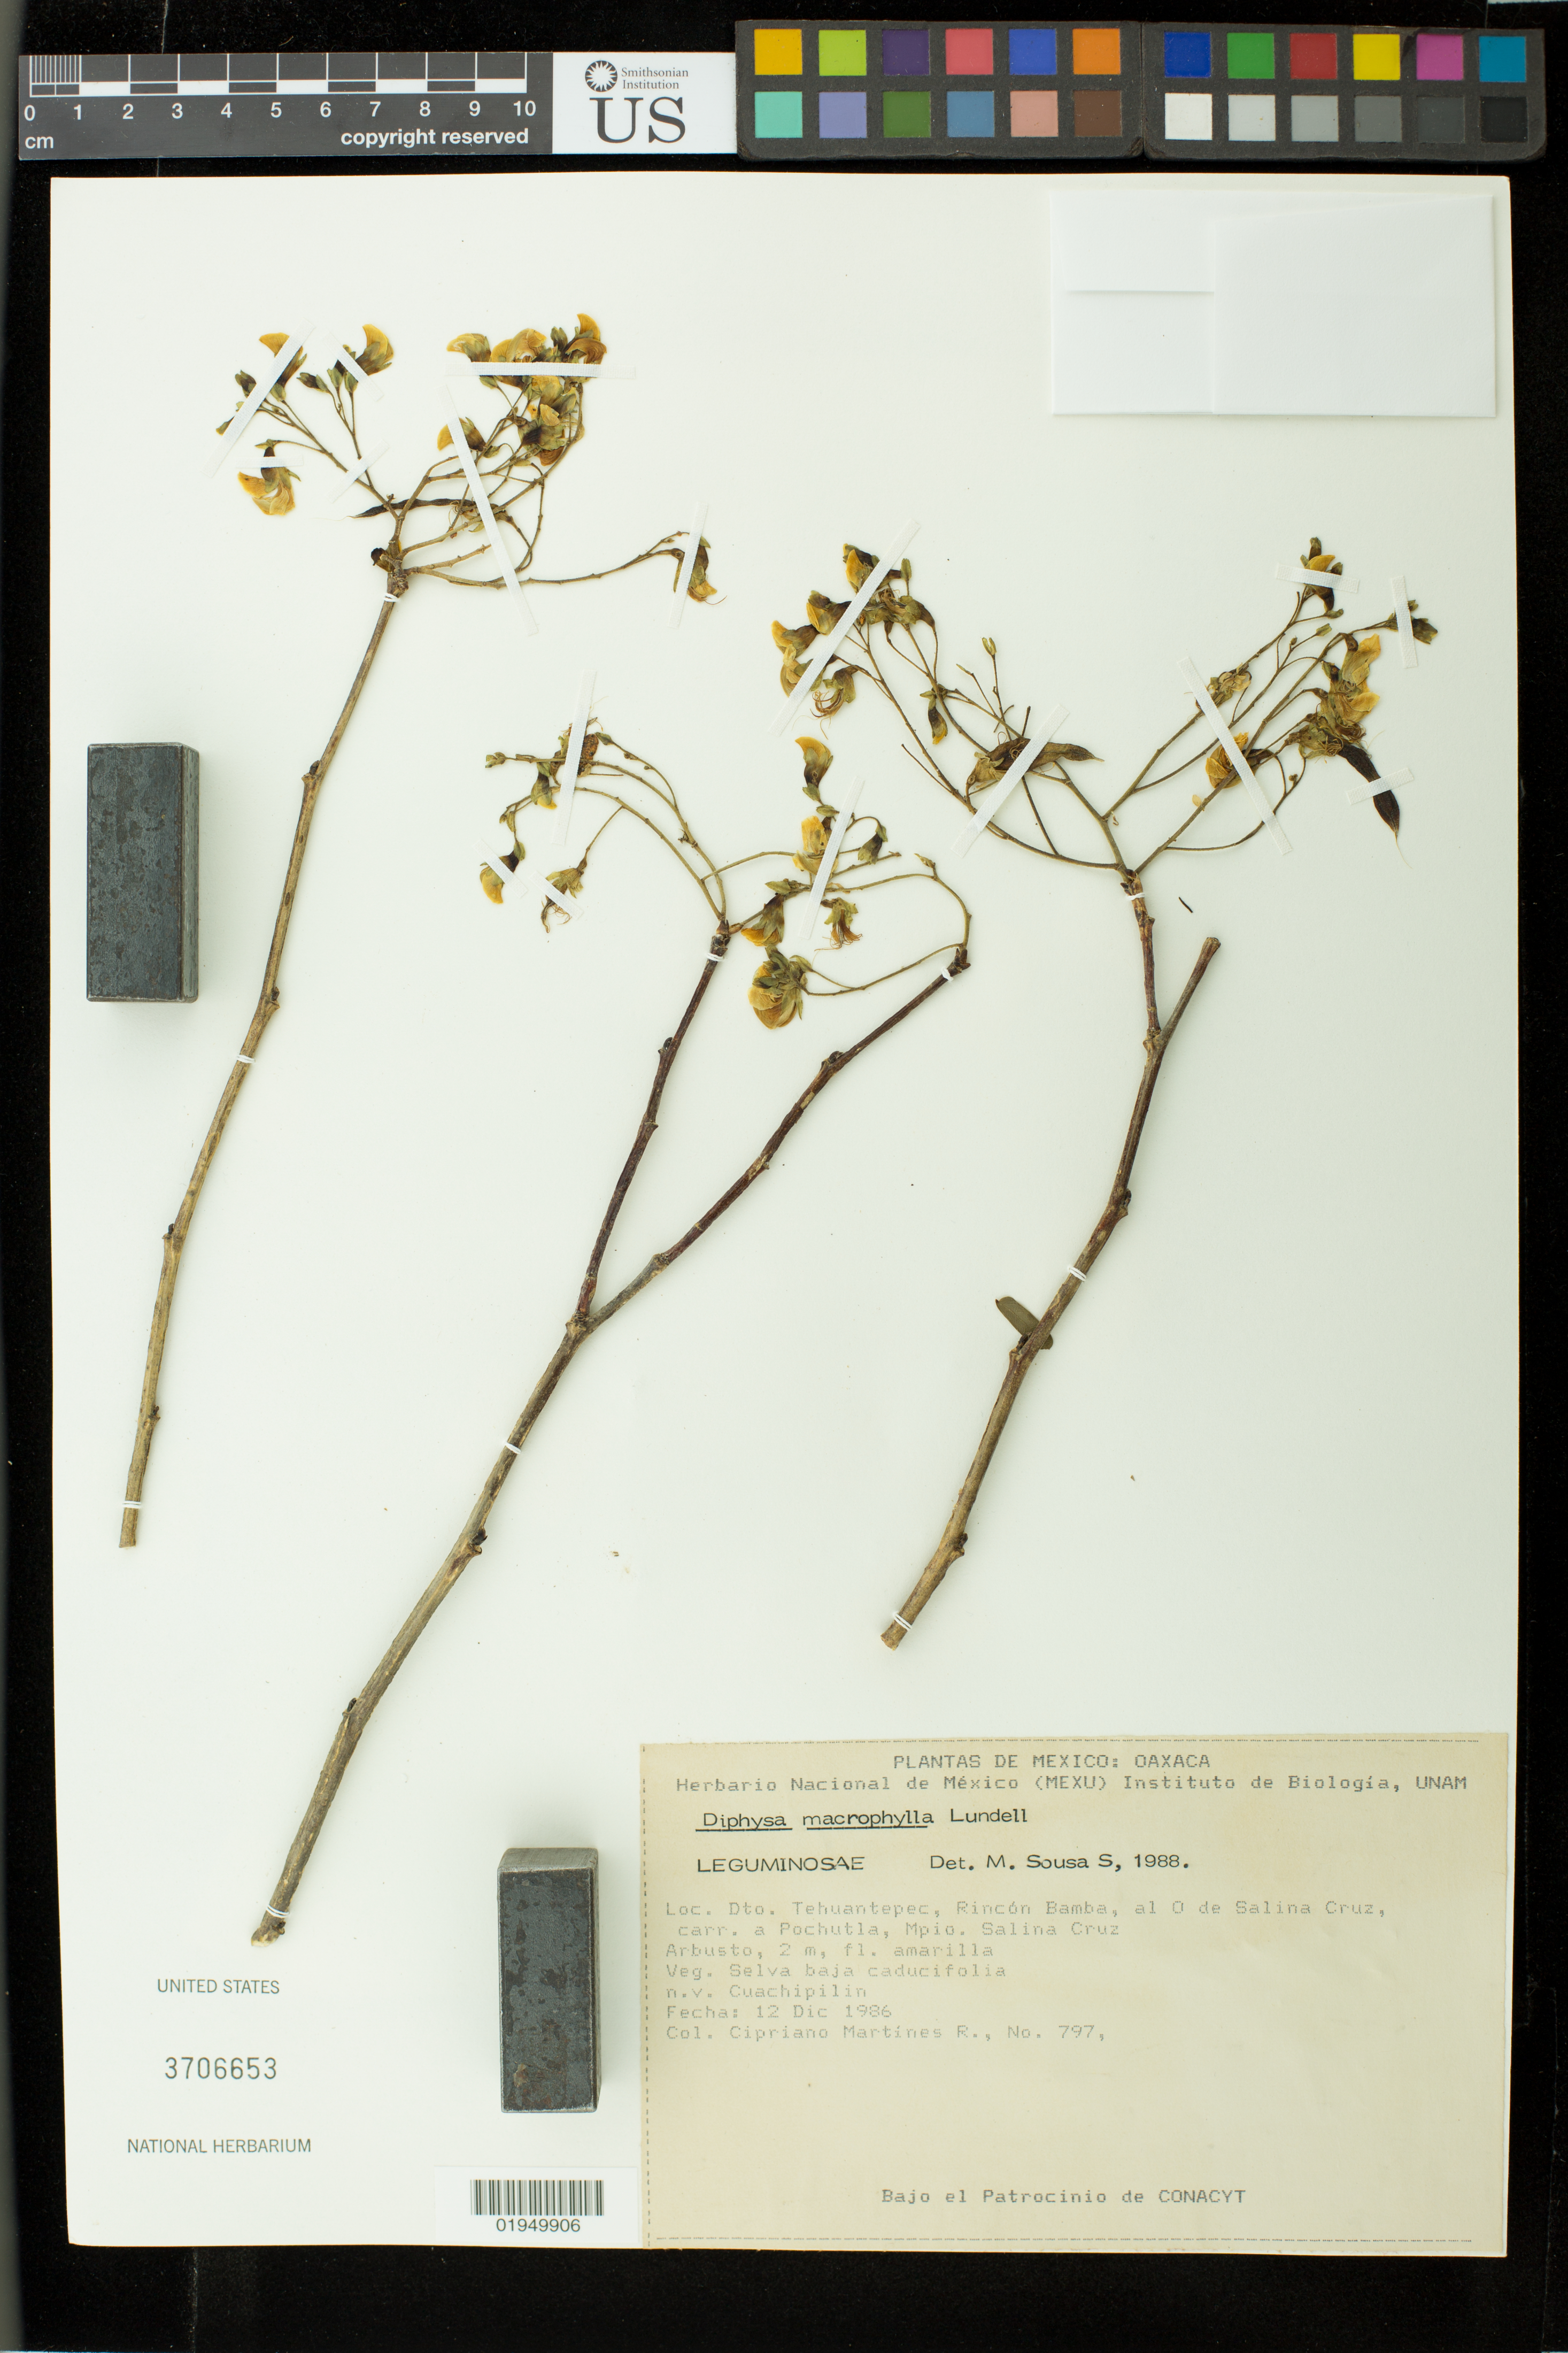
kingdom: Plantae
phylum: Tracheophyta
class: Magnoliopsida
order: Fabales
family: Fabaceae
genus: Diphysa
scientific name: Diphysa macrophylla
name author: Lundell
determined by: Sousa S., Mario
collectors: C. Martínez R.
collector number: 797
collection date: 1986-12-12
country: Mexico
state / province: Oaxaca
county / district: Tehuantepec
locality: Rincon Bamba, al O de Salina Cruz, carr. a Pochutla, Mpio. Salina Cruz.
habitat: Selva baja caducifolia.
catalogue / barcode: US 3706653